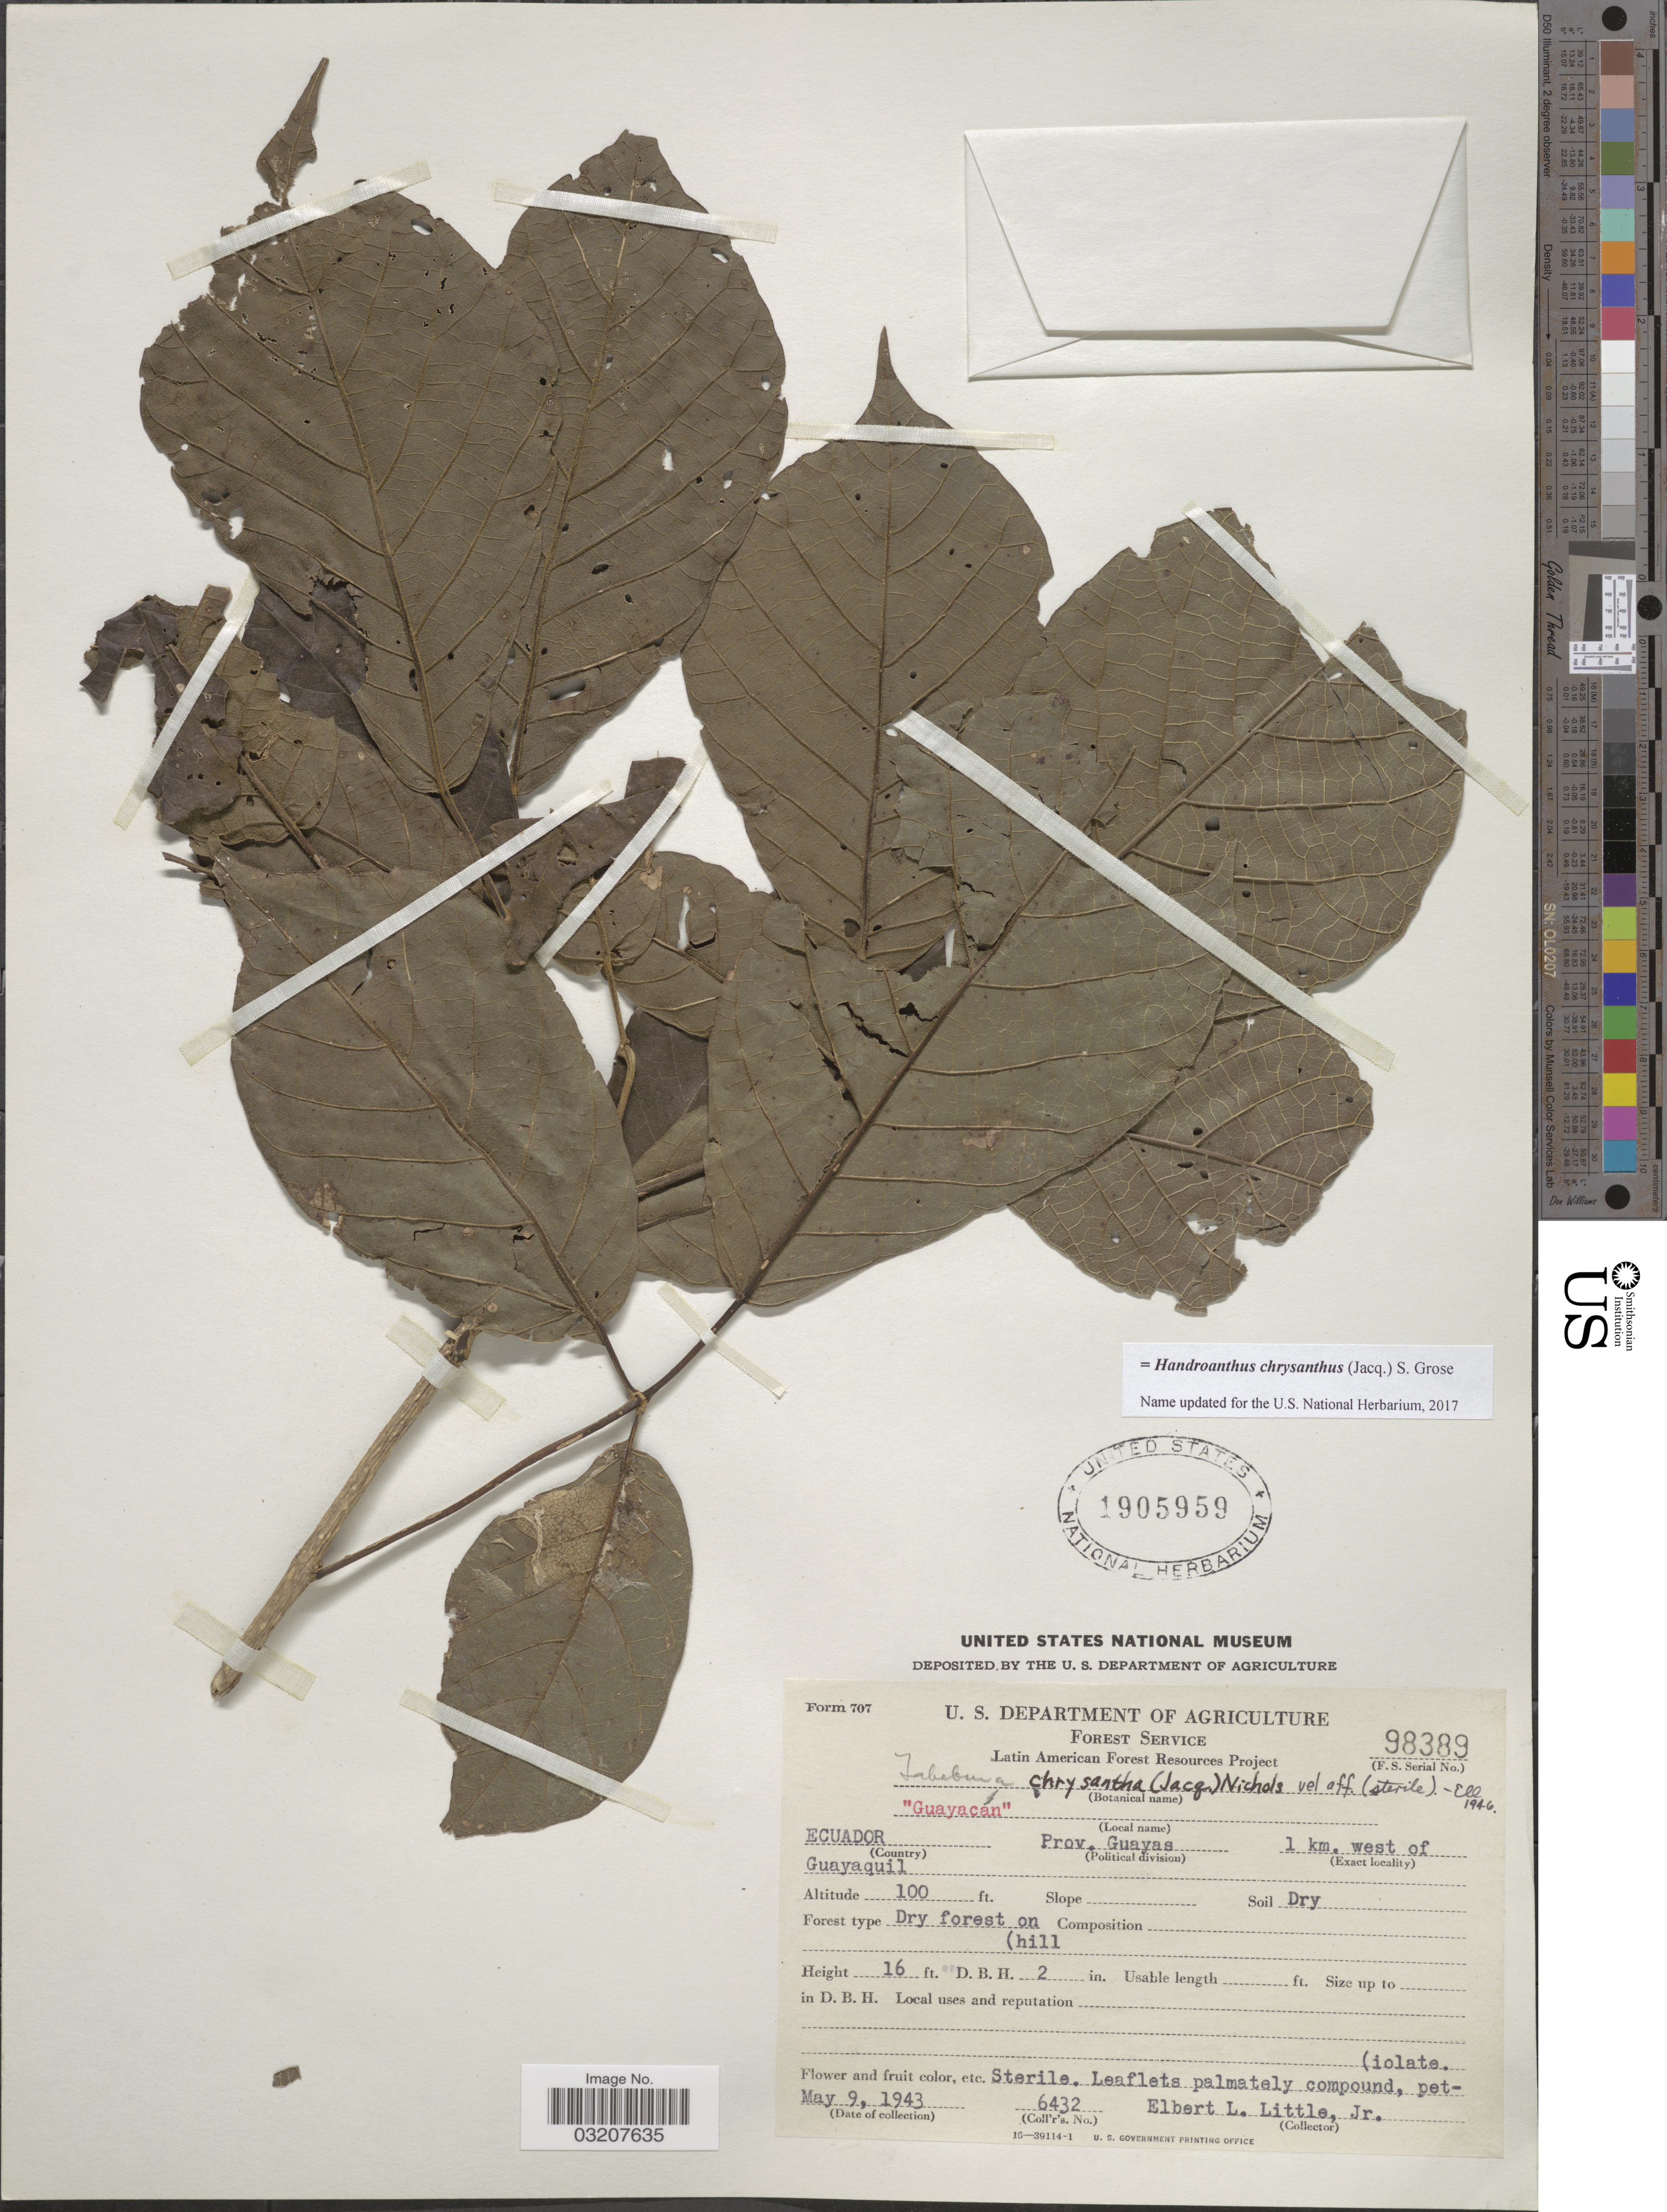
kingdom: Plantae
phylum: Tracheophyta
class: Magnoliopsida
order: Lamiales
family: Bignoniaceae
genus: Handroanthus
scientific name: Handroanthus chrysanthus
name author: (Jacq.) S.O. Grose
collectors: E. L. Little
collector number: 6432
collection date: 1943-05-09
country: Ecuador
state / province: Guayas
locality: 1 km. west of Guayaquil.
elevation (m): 30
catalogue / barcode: US 1905959